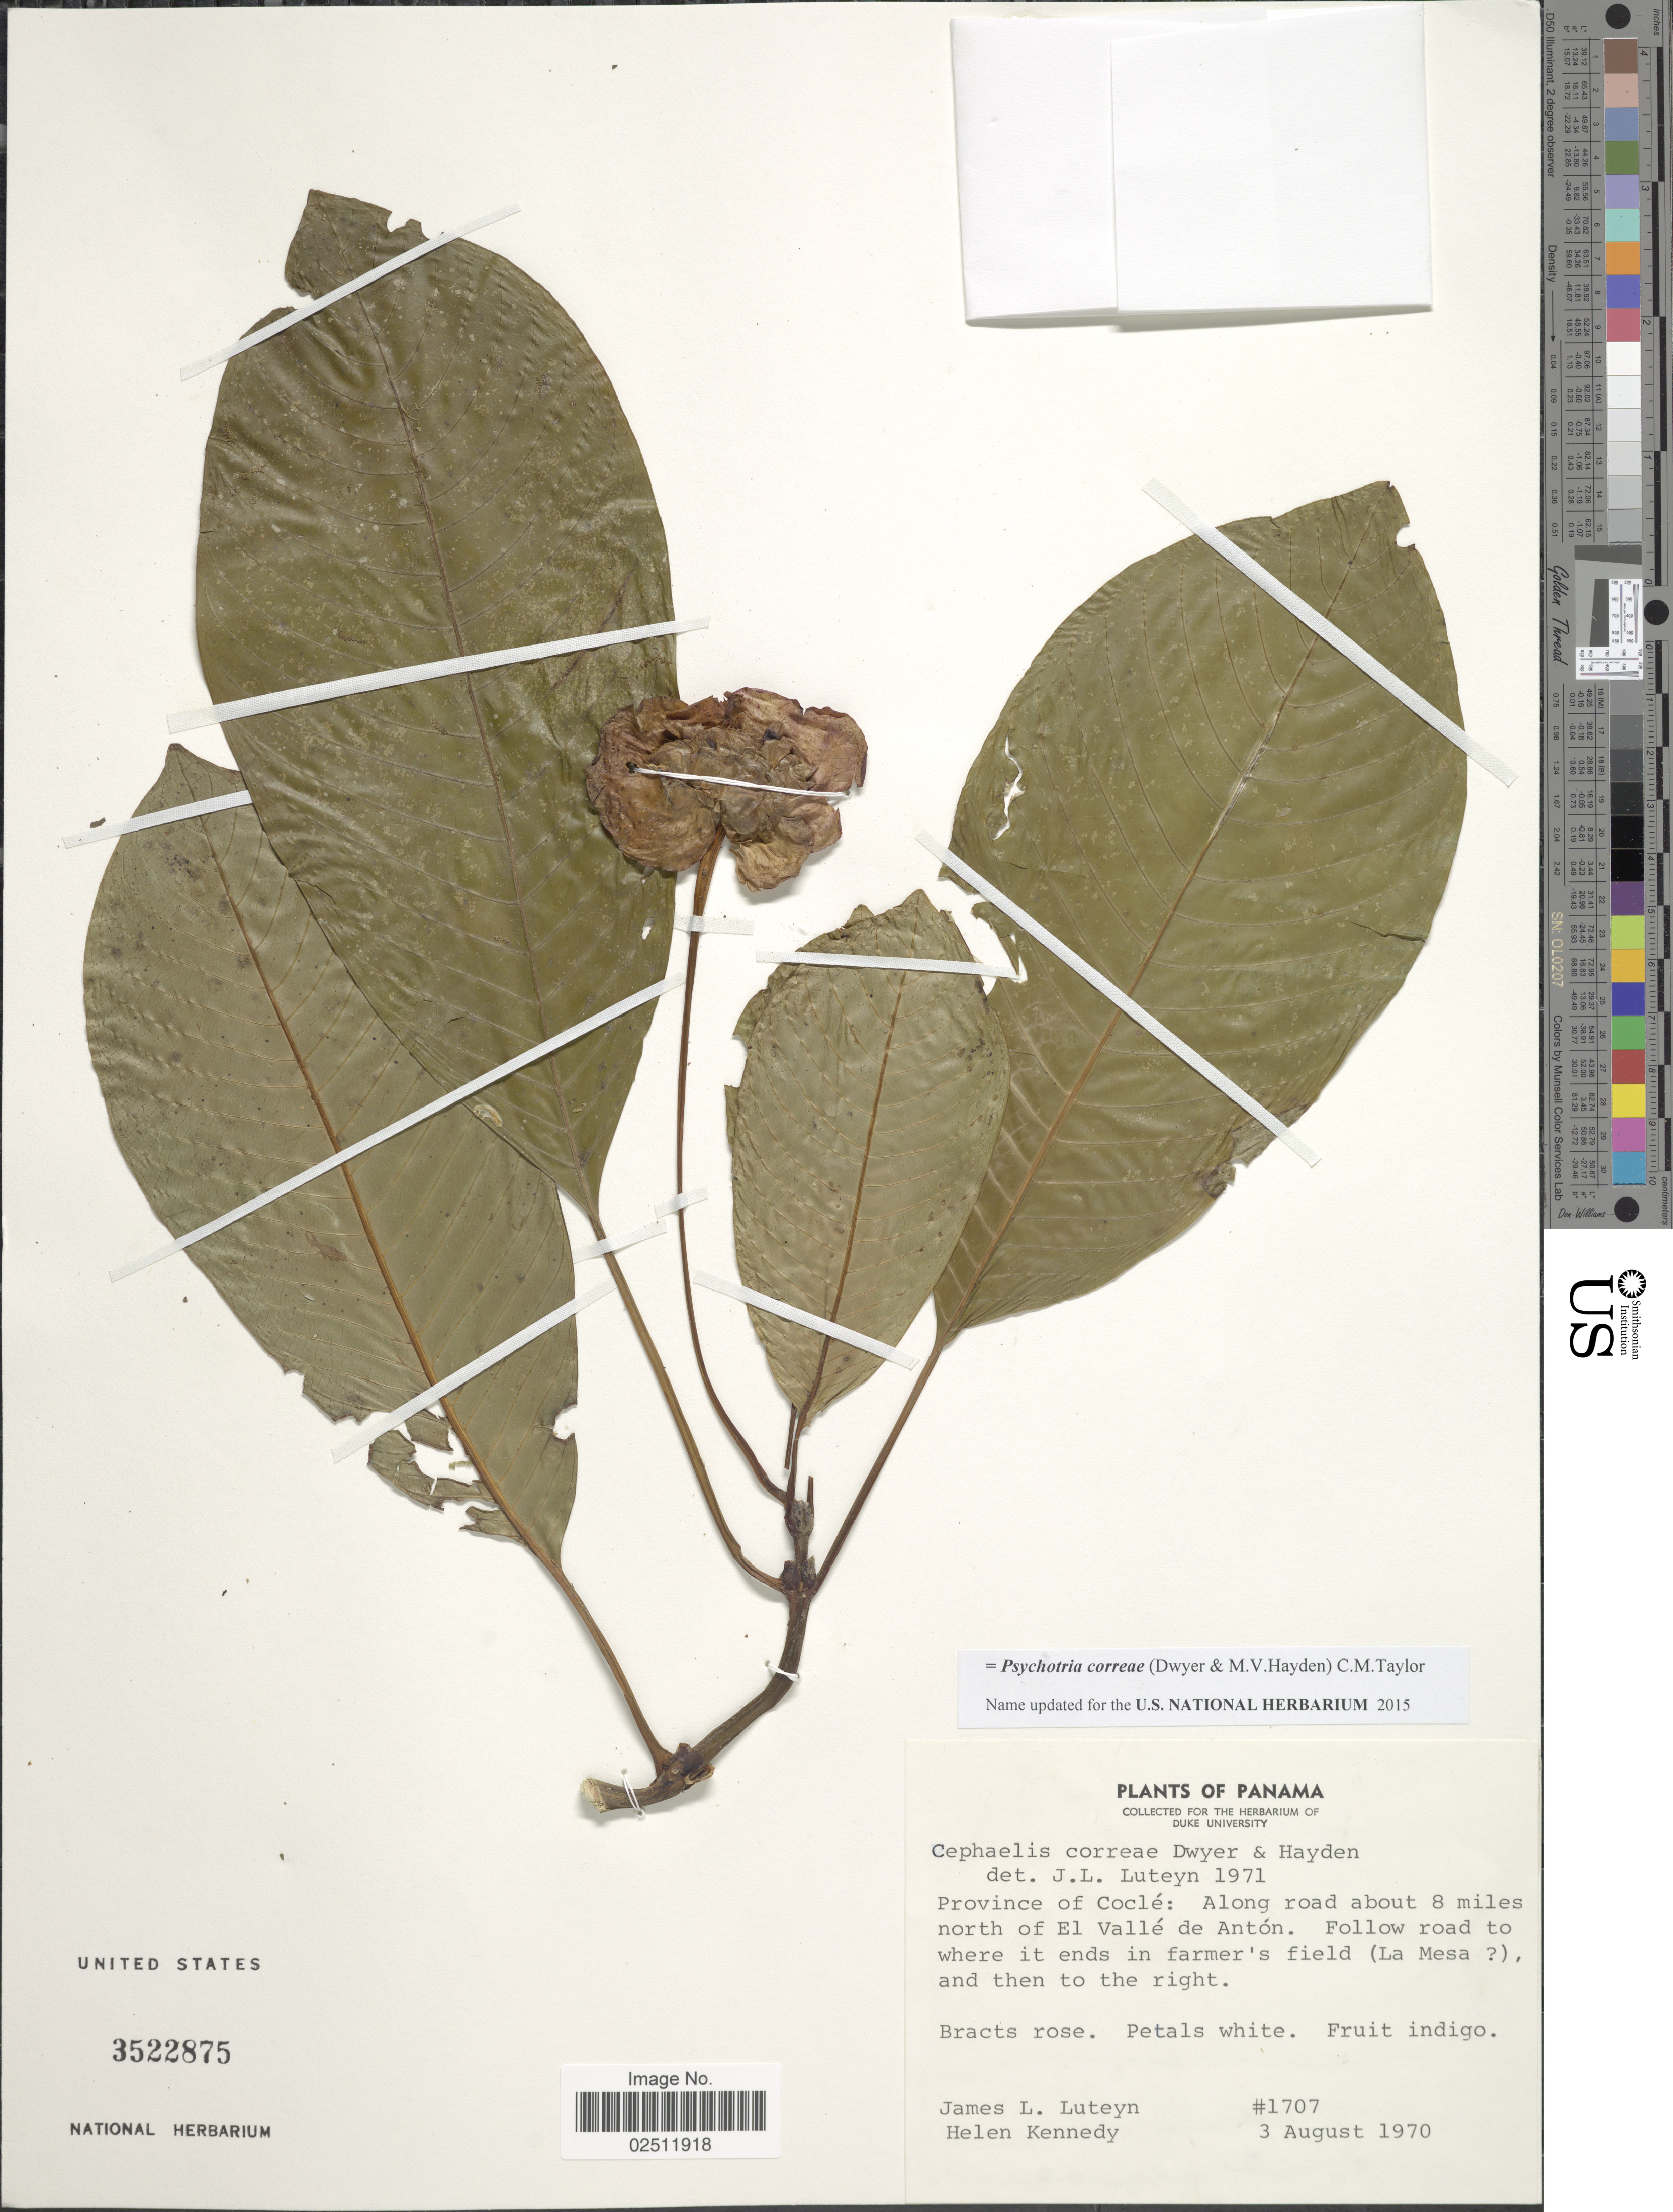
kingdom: Plantae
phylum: Tracheophyta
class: Magnoliopsida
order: Gentianales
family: Rubiaceae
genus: Psychotria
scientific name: Psychotria correae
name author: (Dwyer & M.V. Hayden) C.M. Taylor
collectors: J. L. Luteyn & H. Kennedy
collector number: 1707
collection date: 1970-08-03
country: Panama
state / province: Coclé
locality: Along road about 8 miles north of El Vallé de Antón. Follow road to where it ends in farmer's field (La Mesa [unsure placement]), and then to the right.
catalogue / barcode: US 3522875